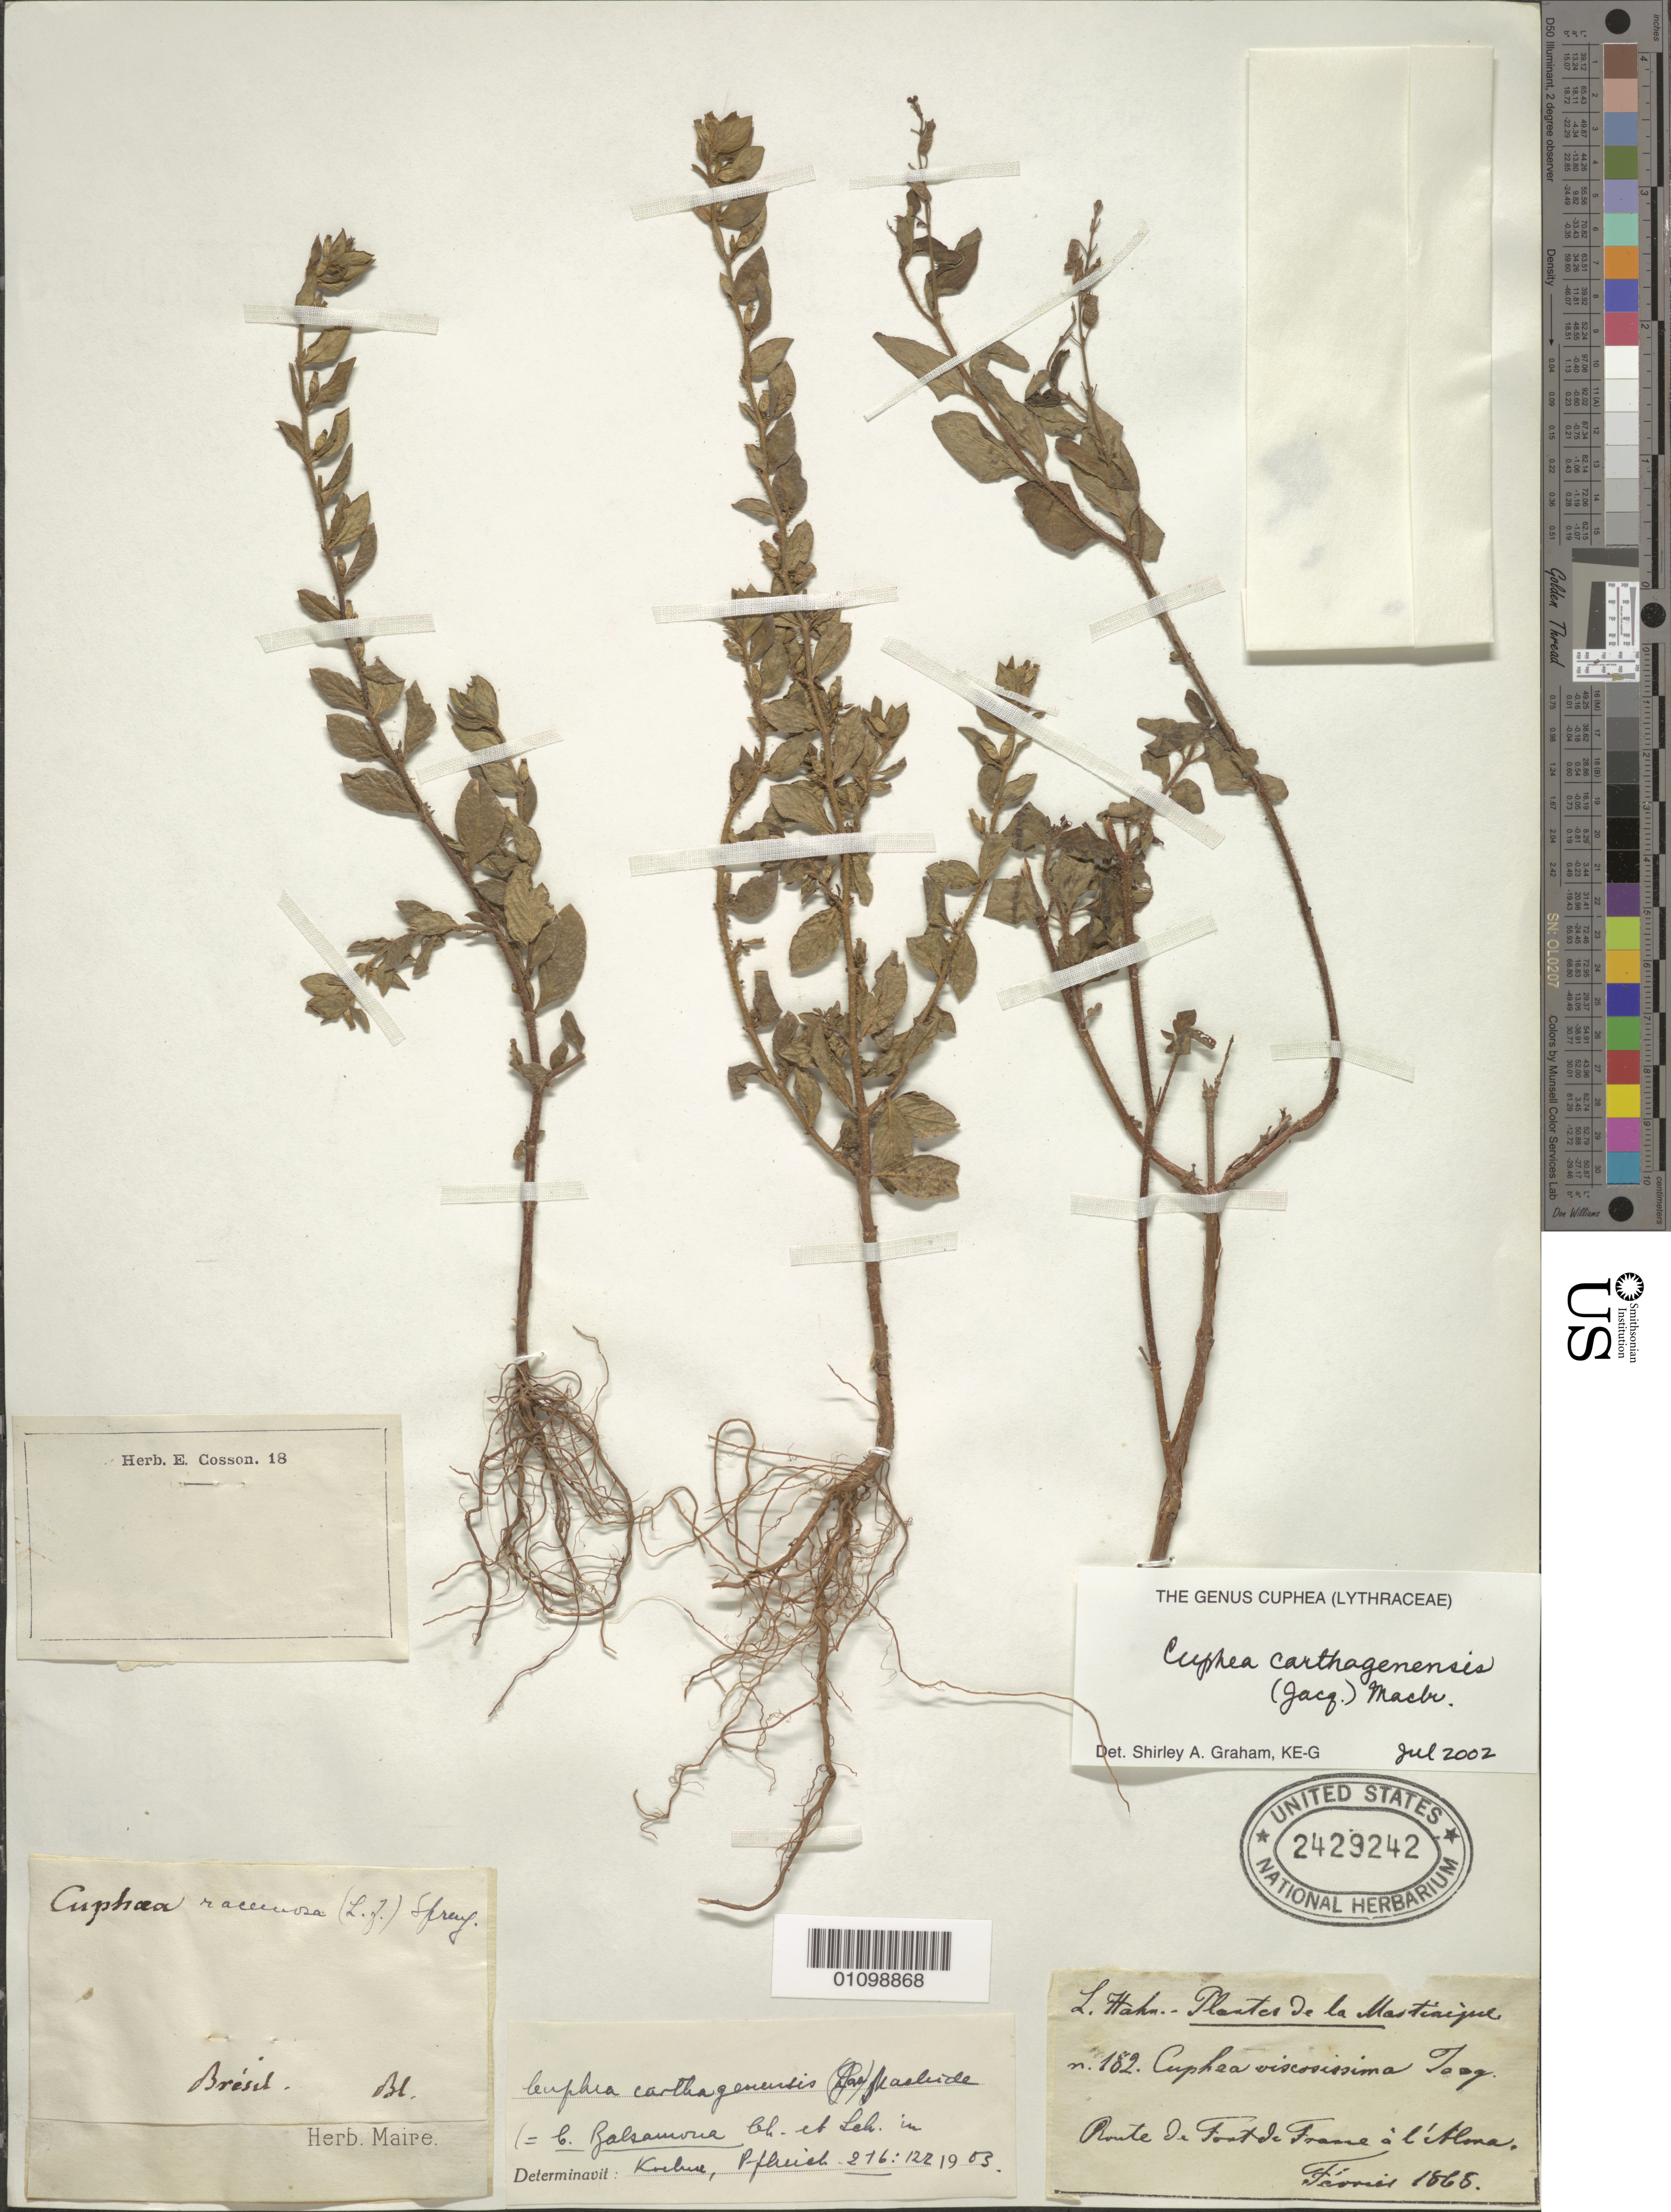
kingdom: Plantae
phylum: Tracheophyta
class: Magnoliopsida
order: Myrtales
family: Lythraceae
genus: Cuphea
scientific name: Cuphea carthagenensis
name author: (Jacq.) J.F. Macbr.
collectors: L. Hahn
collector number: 189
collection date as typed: Feb 1868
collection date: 1868-02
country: Martinique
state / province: Fort-de-France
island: Martinique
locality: Route de Fort de France a l'Alona.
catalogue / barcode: US 2429242